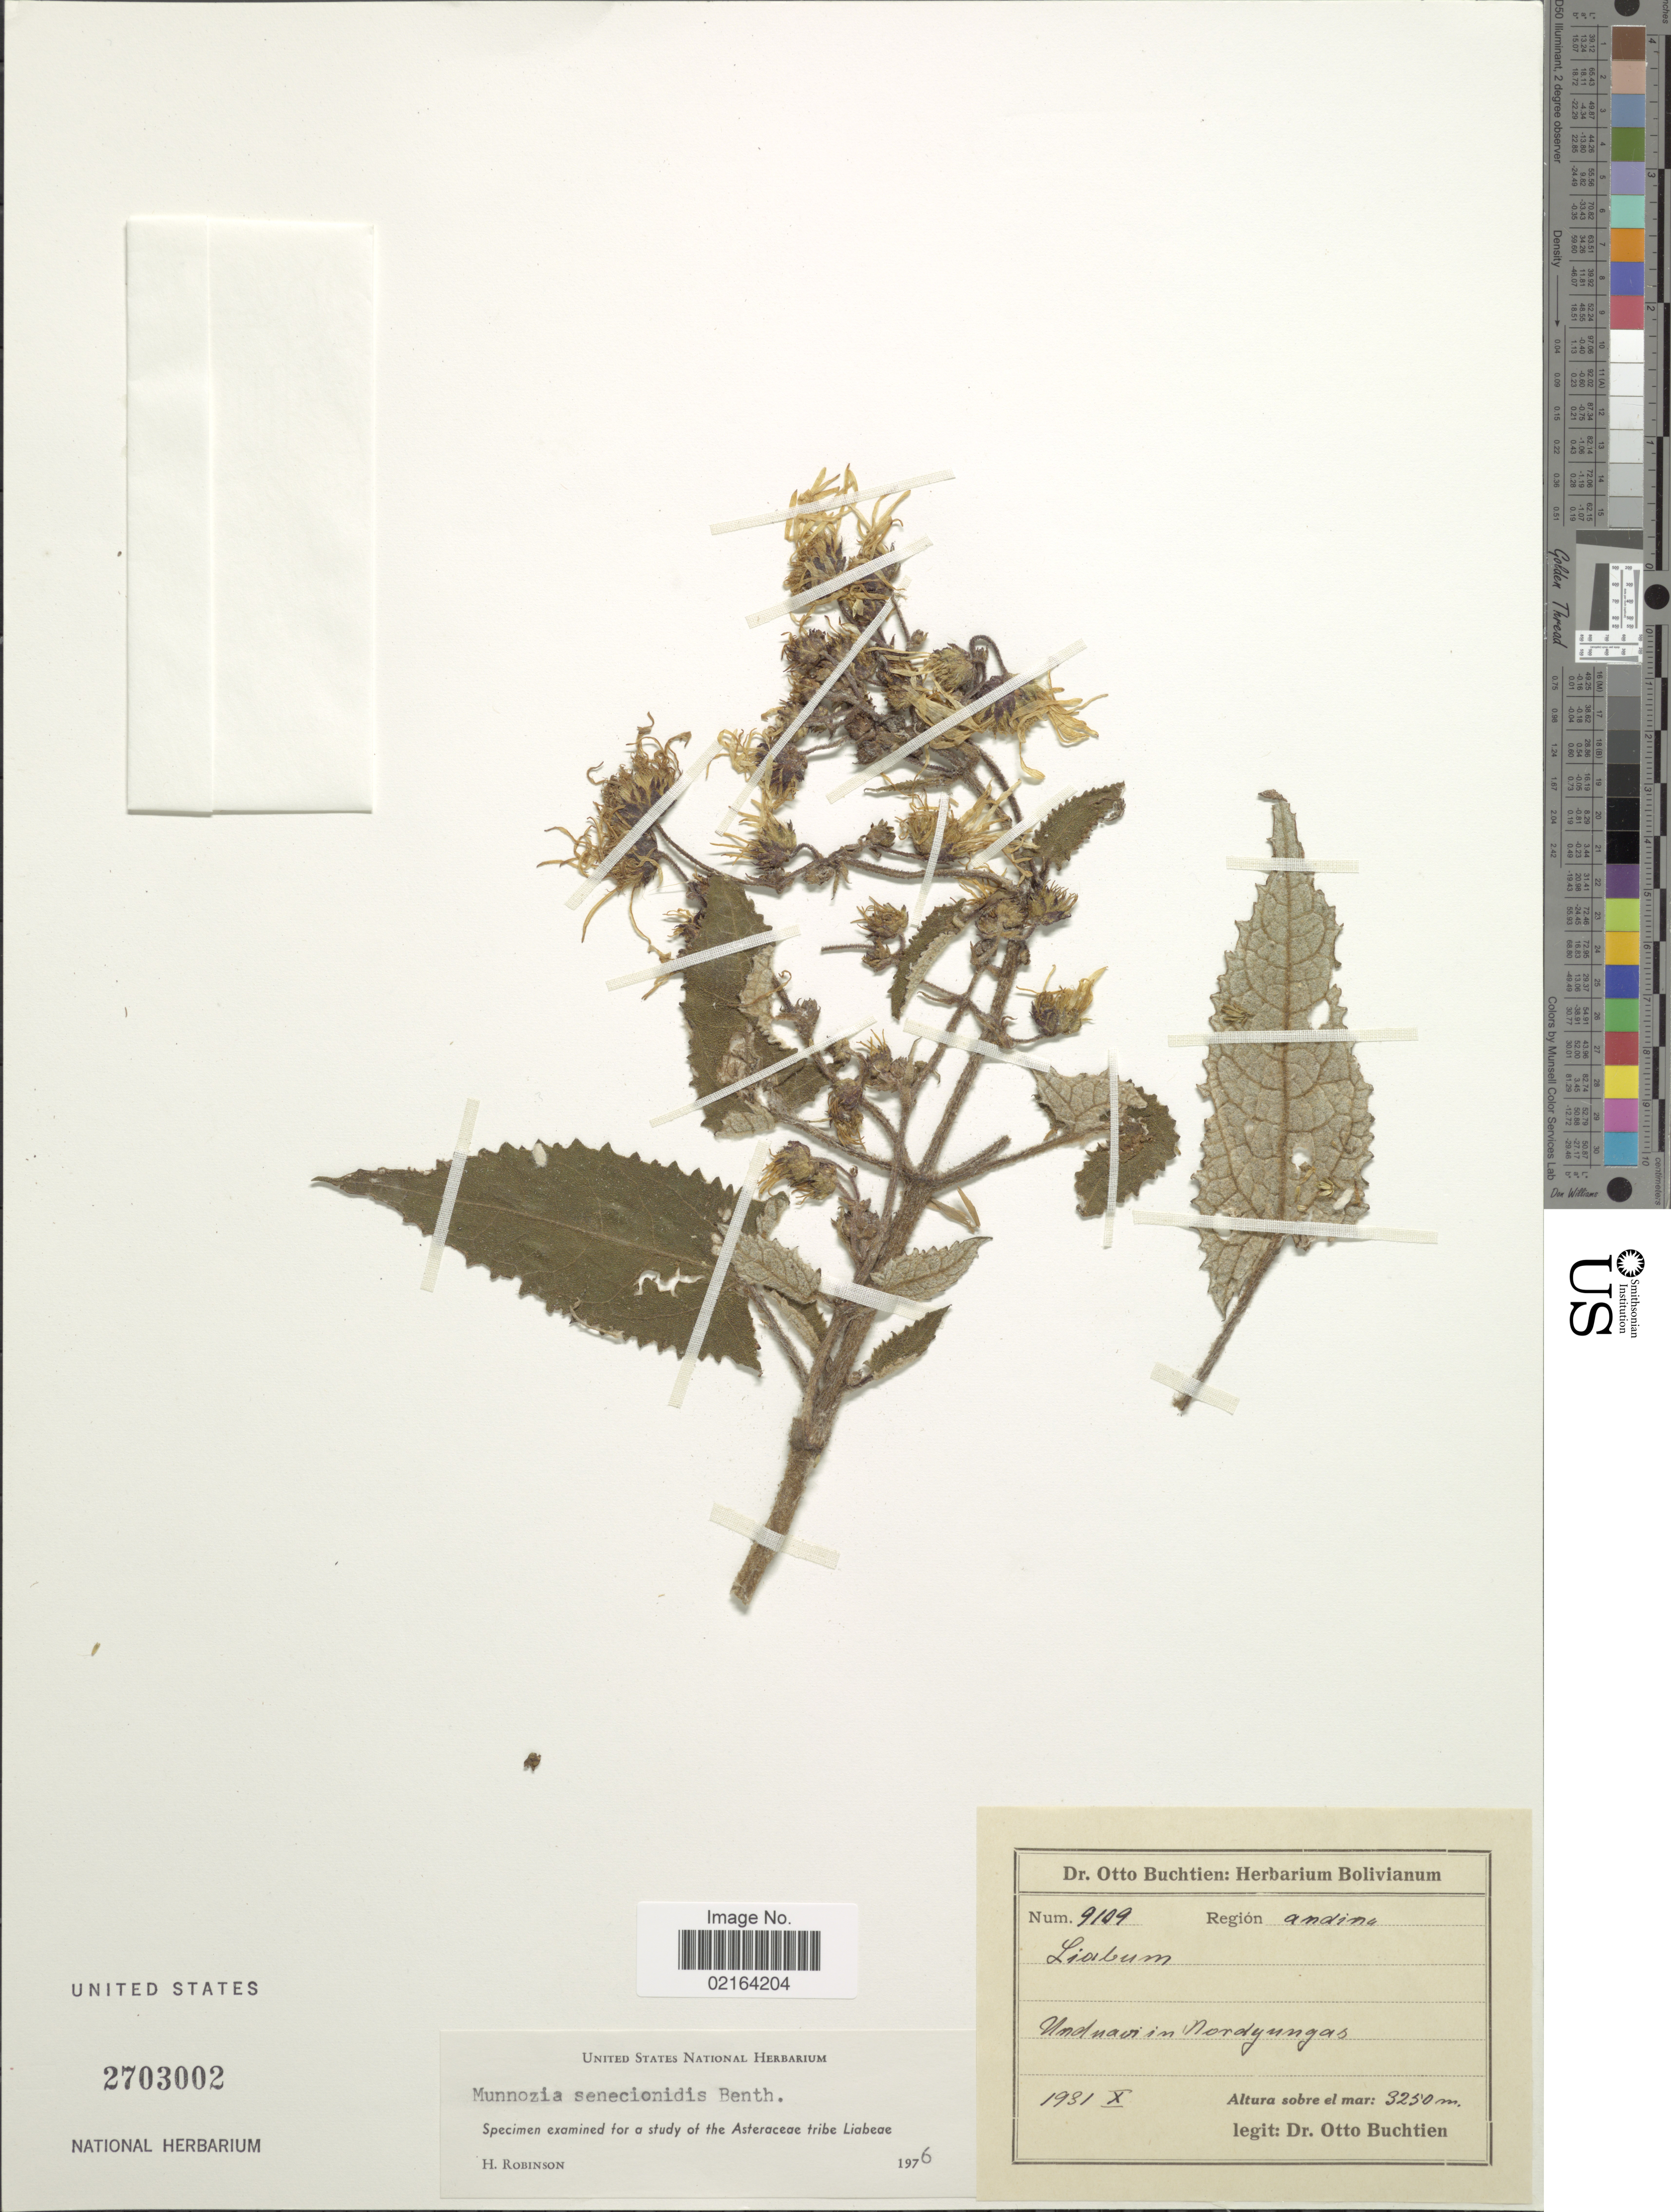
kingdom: Plantae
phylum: Tracheophyta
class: Magnoliopsida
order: Asterales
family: Asteraceae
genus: Munnozia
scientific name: Munnozia senecionidis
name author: Benth.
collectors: O. Buchtien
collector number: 9109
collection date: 1931-10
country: Bolivia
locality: Region Andino, Unduavi in Nordyungas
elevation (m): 3250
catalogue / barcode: US 2703002